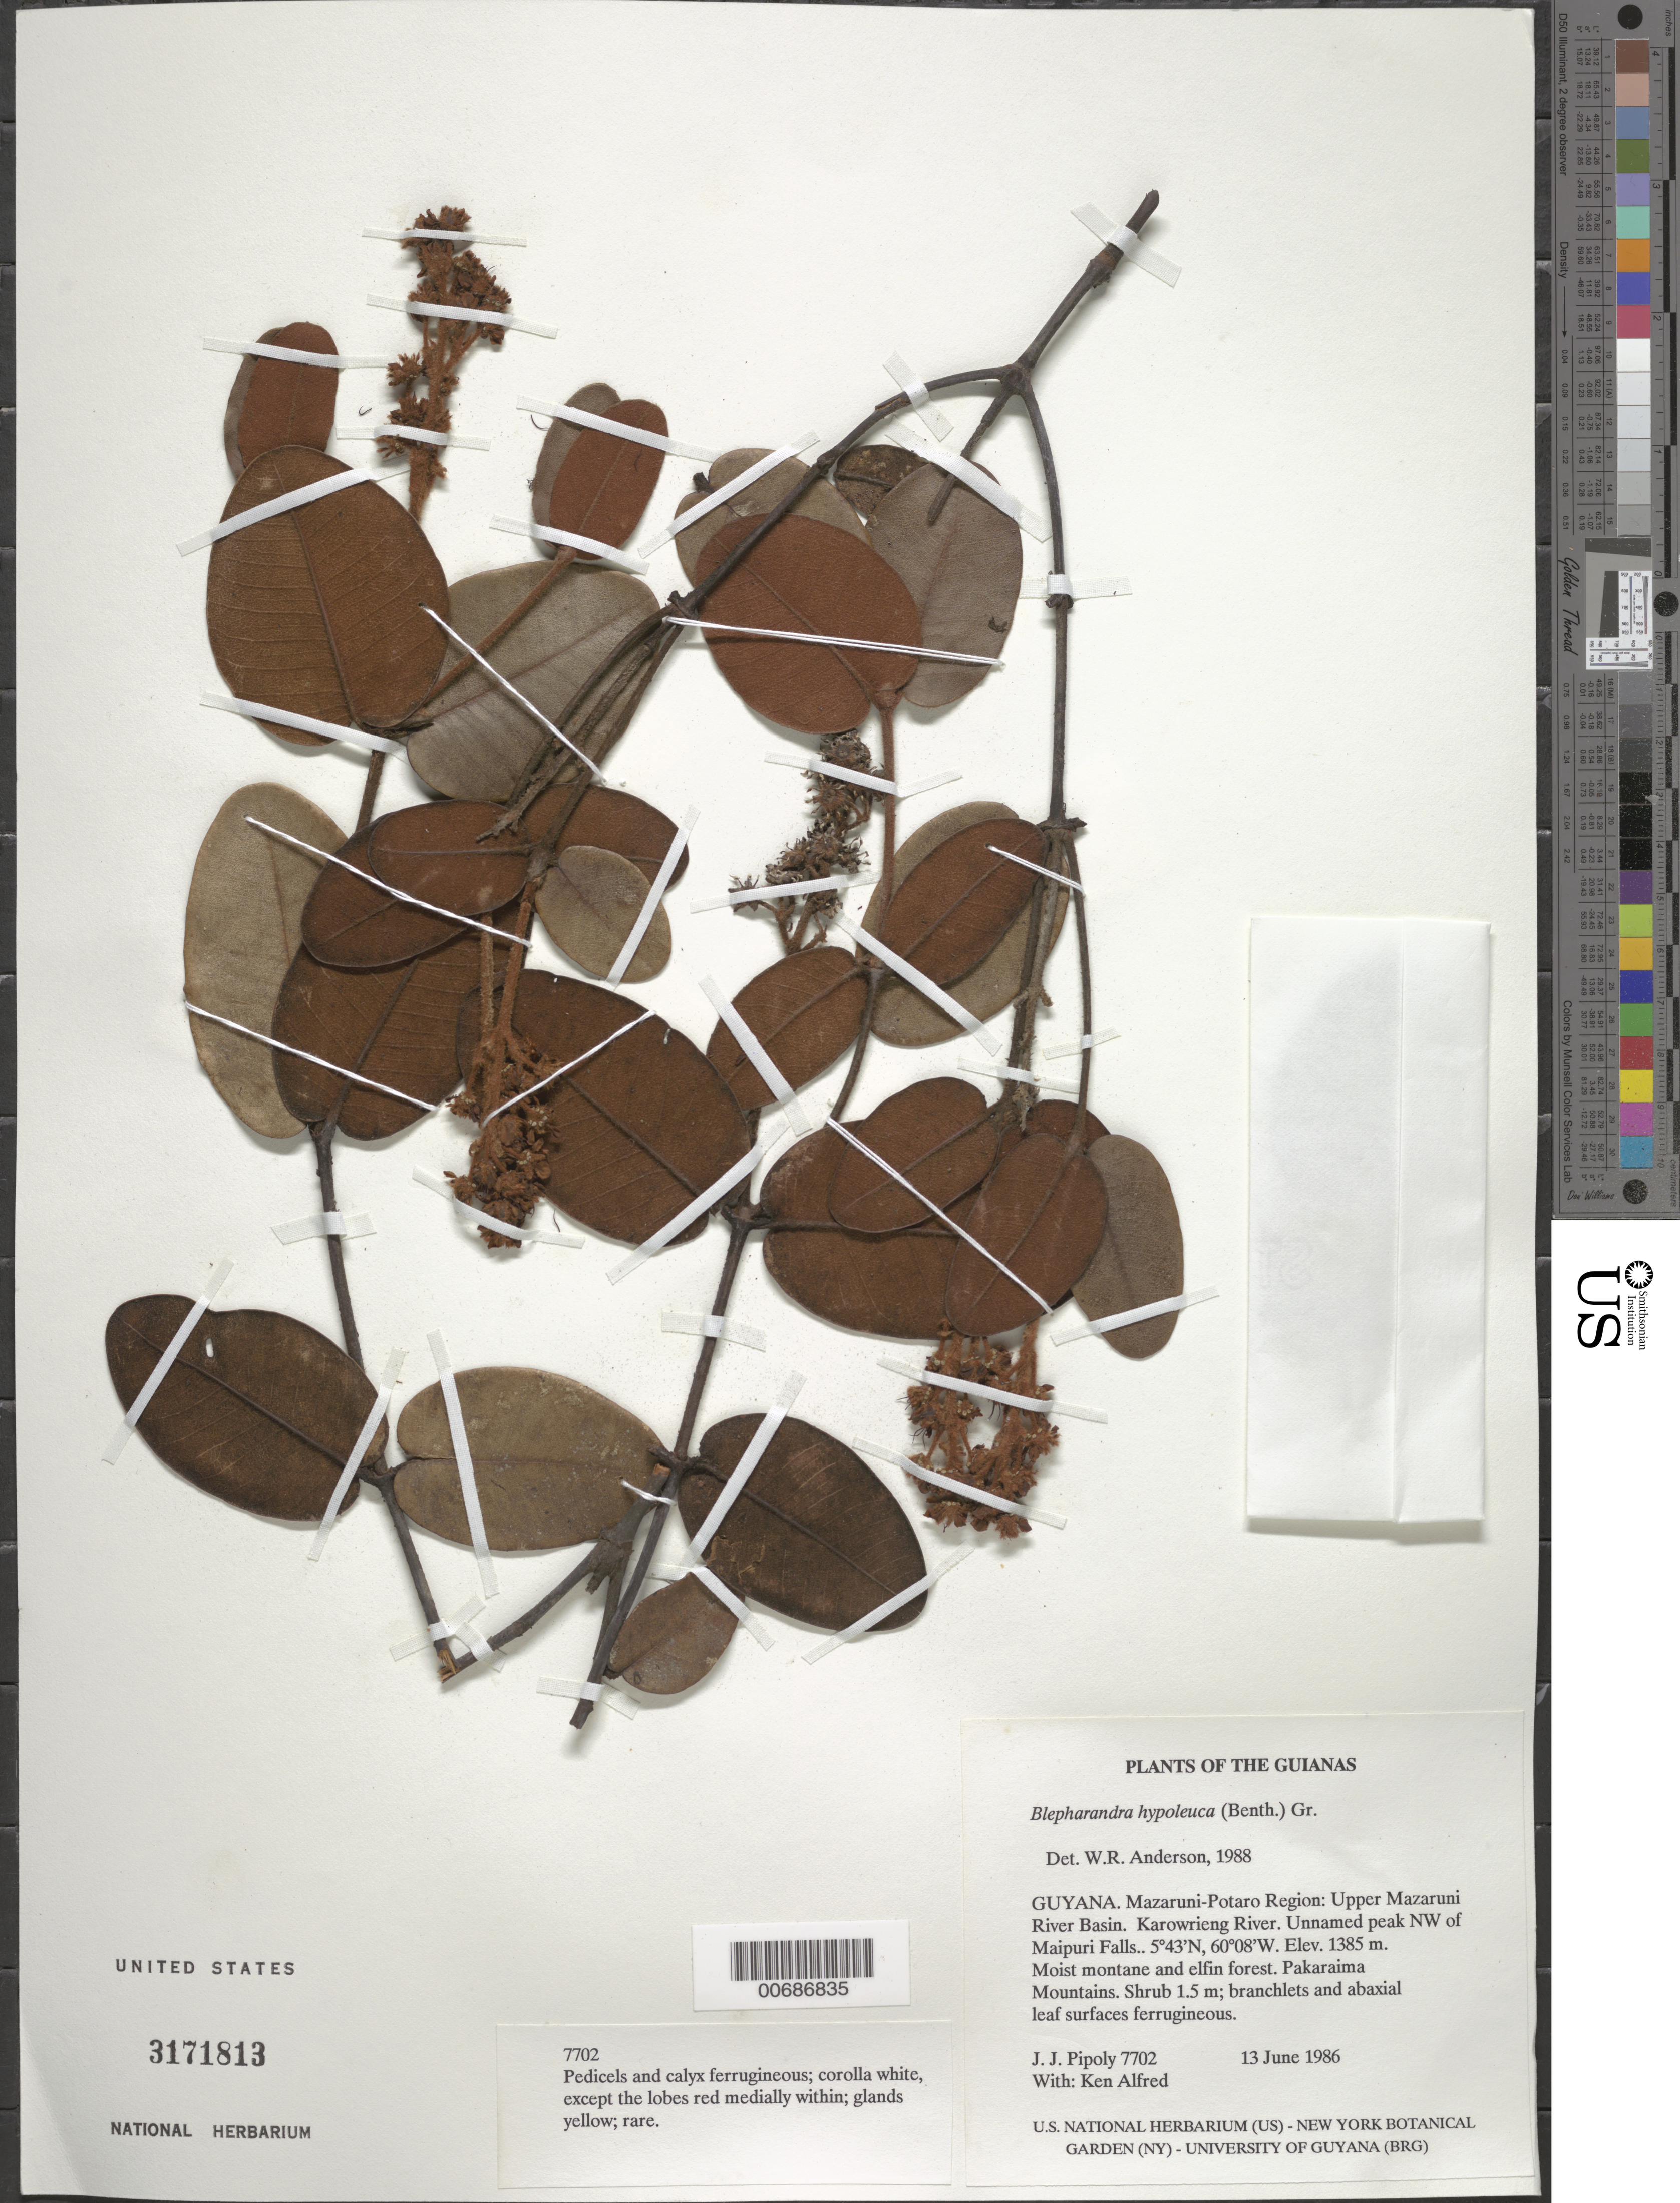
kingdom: Plantae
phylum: Tracheophyta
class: Magnoliopsida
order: Malpighiales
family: Malpighiaceae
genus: Blepharandra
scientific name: Blepharandra hypoleuca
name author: (Benth.) Griseb.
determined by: Anderson, W. R., (MICH), University of Michigan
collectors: J. J. Pipoly & K. Alfred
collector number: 7702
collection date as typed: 13 June 1986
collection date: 1986-06-13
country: Guyana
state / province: Cuyuni-Mazaruni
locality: Pakaraima Mts. Upper Mazaruni River Basin. Karowrieng River. Unnamed peak NW of Maipuri Falls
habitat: Moist montane and elfin forest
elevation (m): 1385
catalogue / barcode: US 3171813